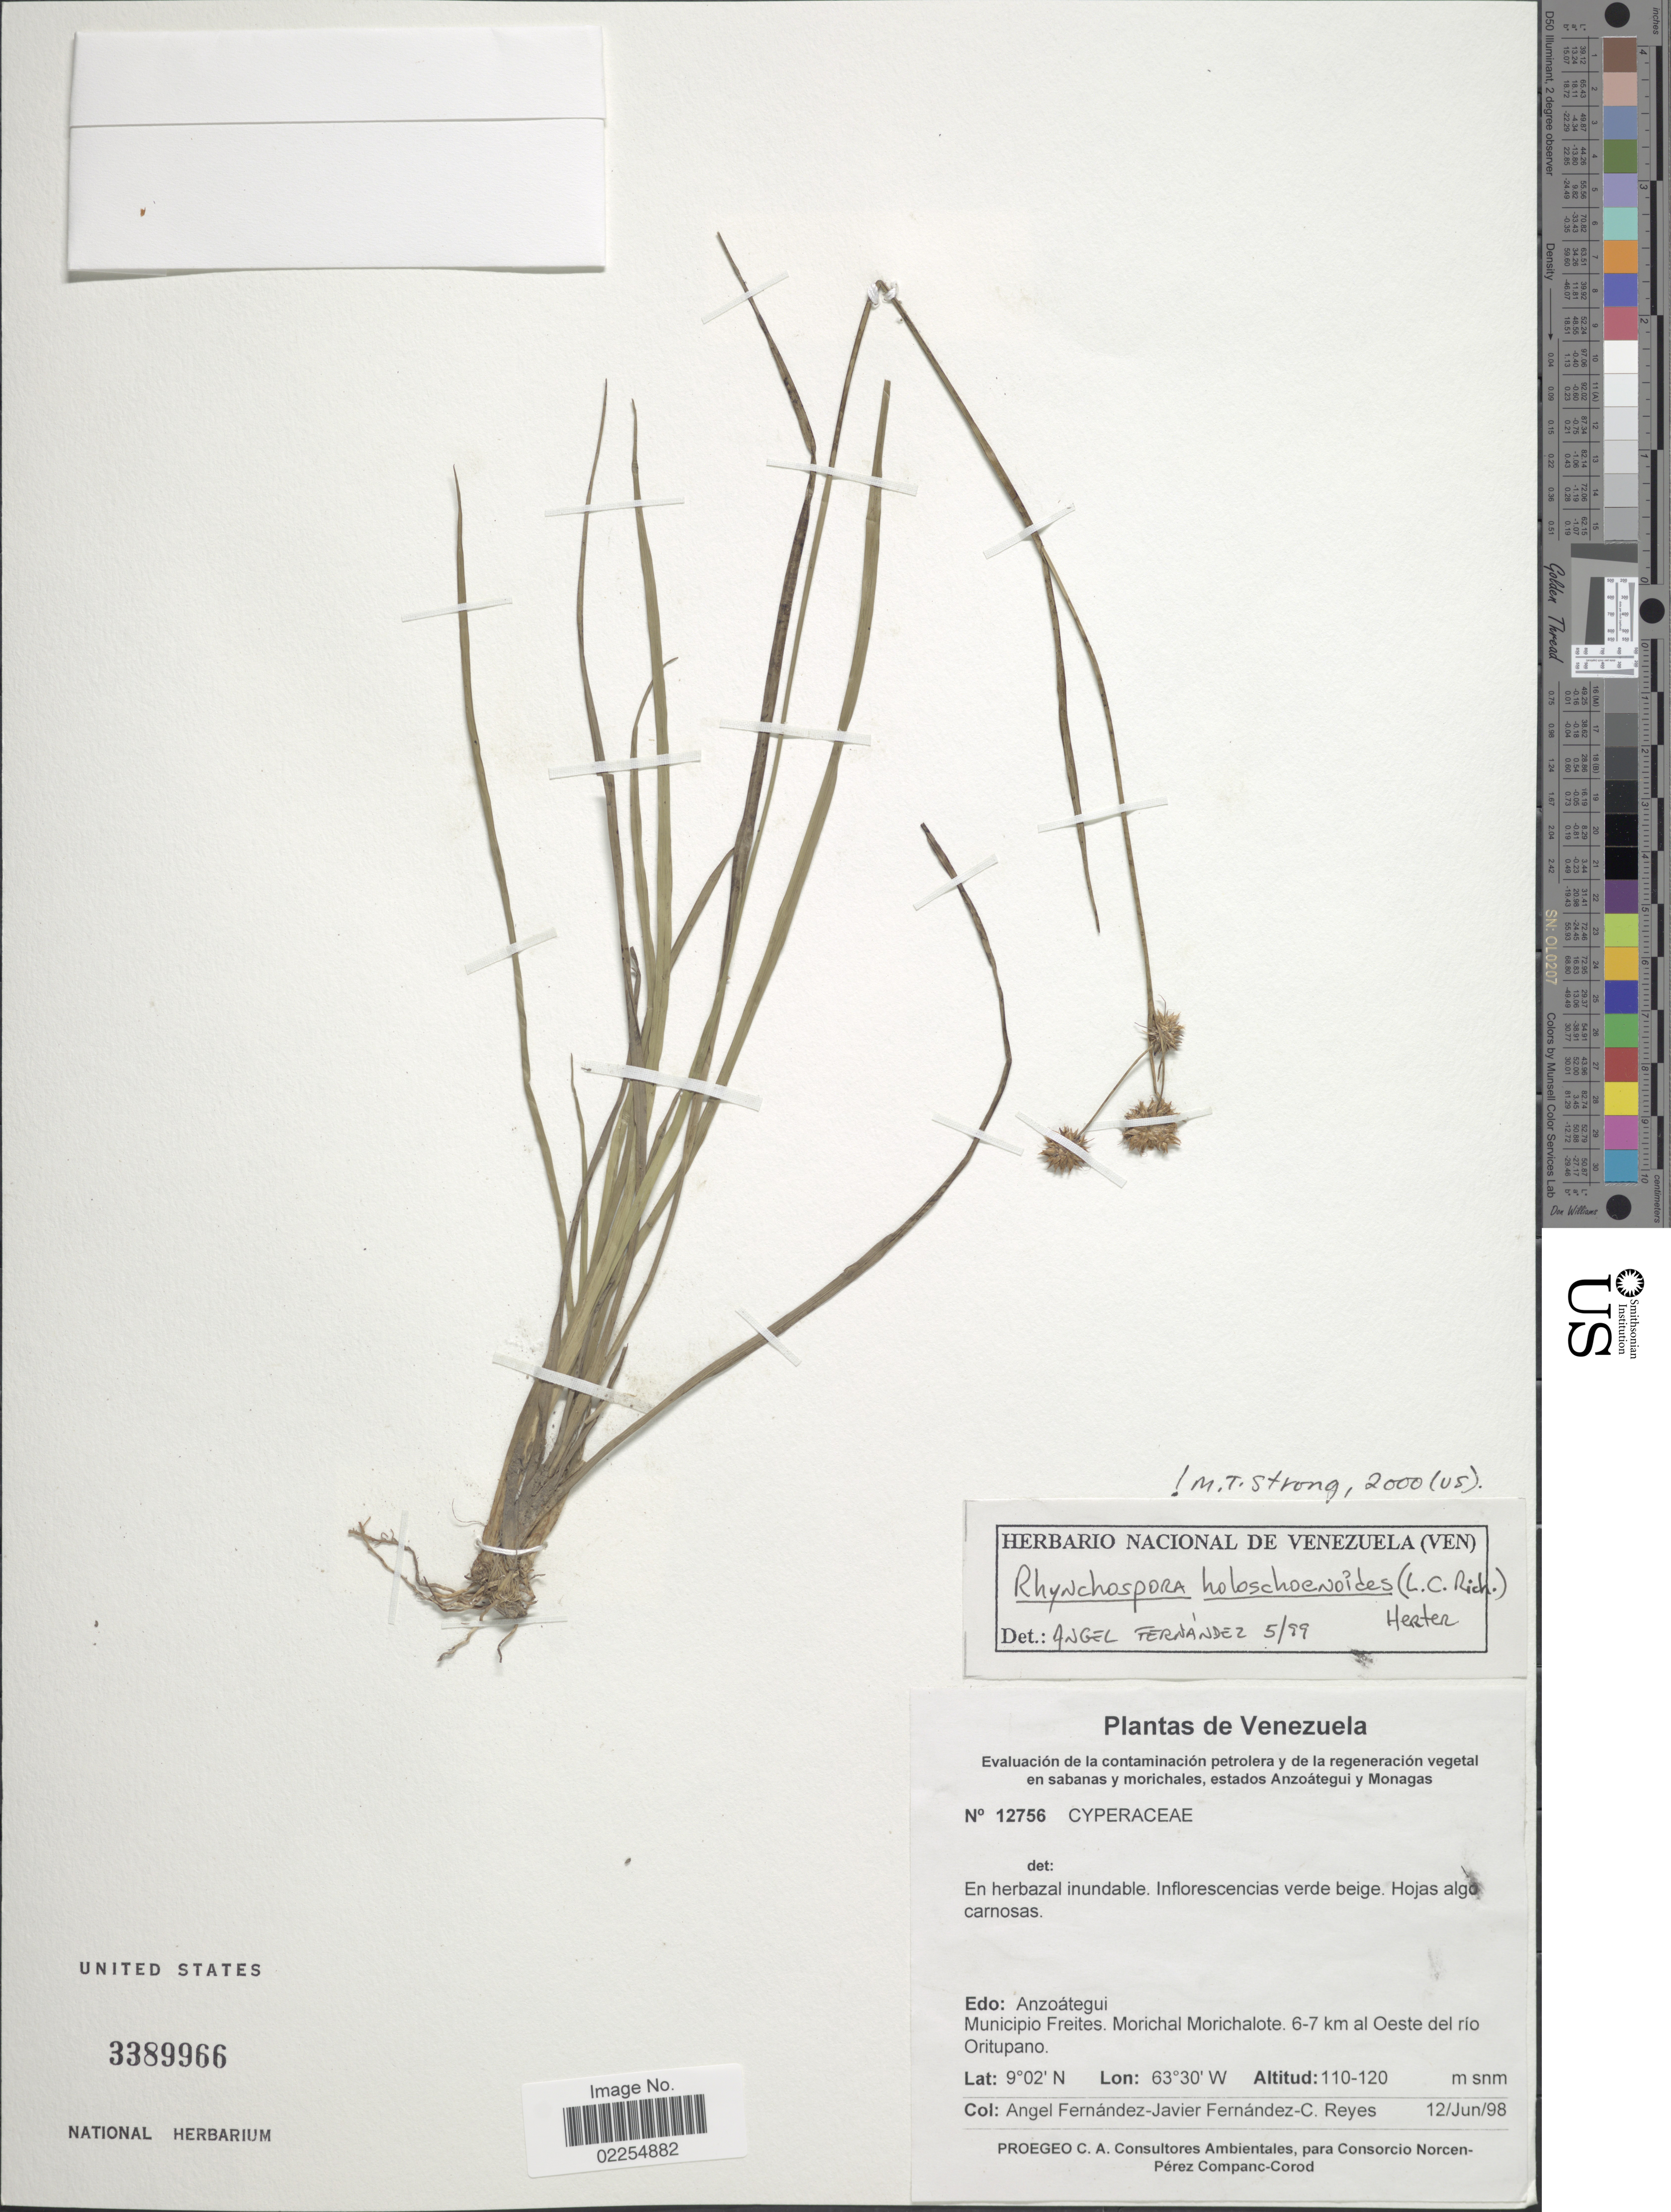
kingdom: Plantae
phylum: Tracheophyta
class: Liliopsida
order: Poales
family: Cyperaceae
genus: Rhynchospora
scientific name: Rhynchospora holoschoenoides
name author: (Rich.) Herter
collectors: Á. Fernández, J. Fernández & C. Reyes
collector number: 12756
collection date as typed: Transcribed d/m/y: 12/6/98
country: Venezuela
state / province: Anzoategui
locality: Municipio Freites, Morichal Morichalote, 6-7 km al Oeste del rio Oritupano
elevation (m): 110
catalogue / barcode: US 3389966